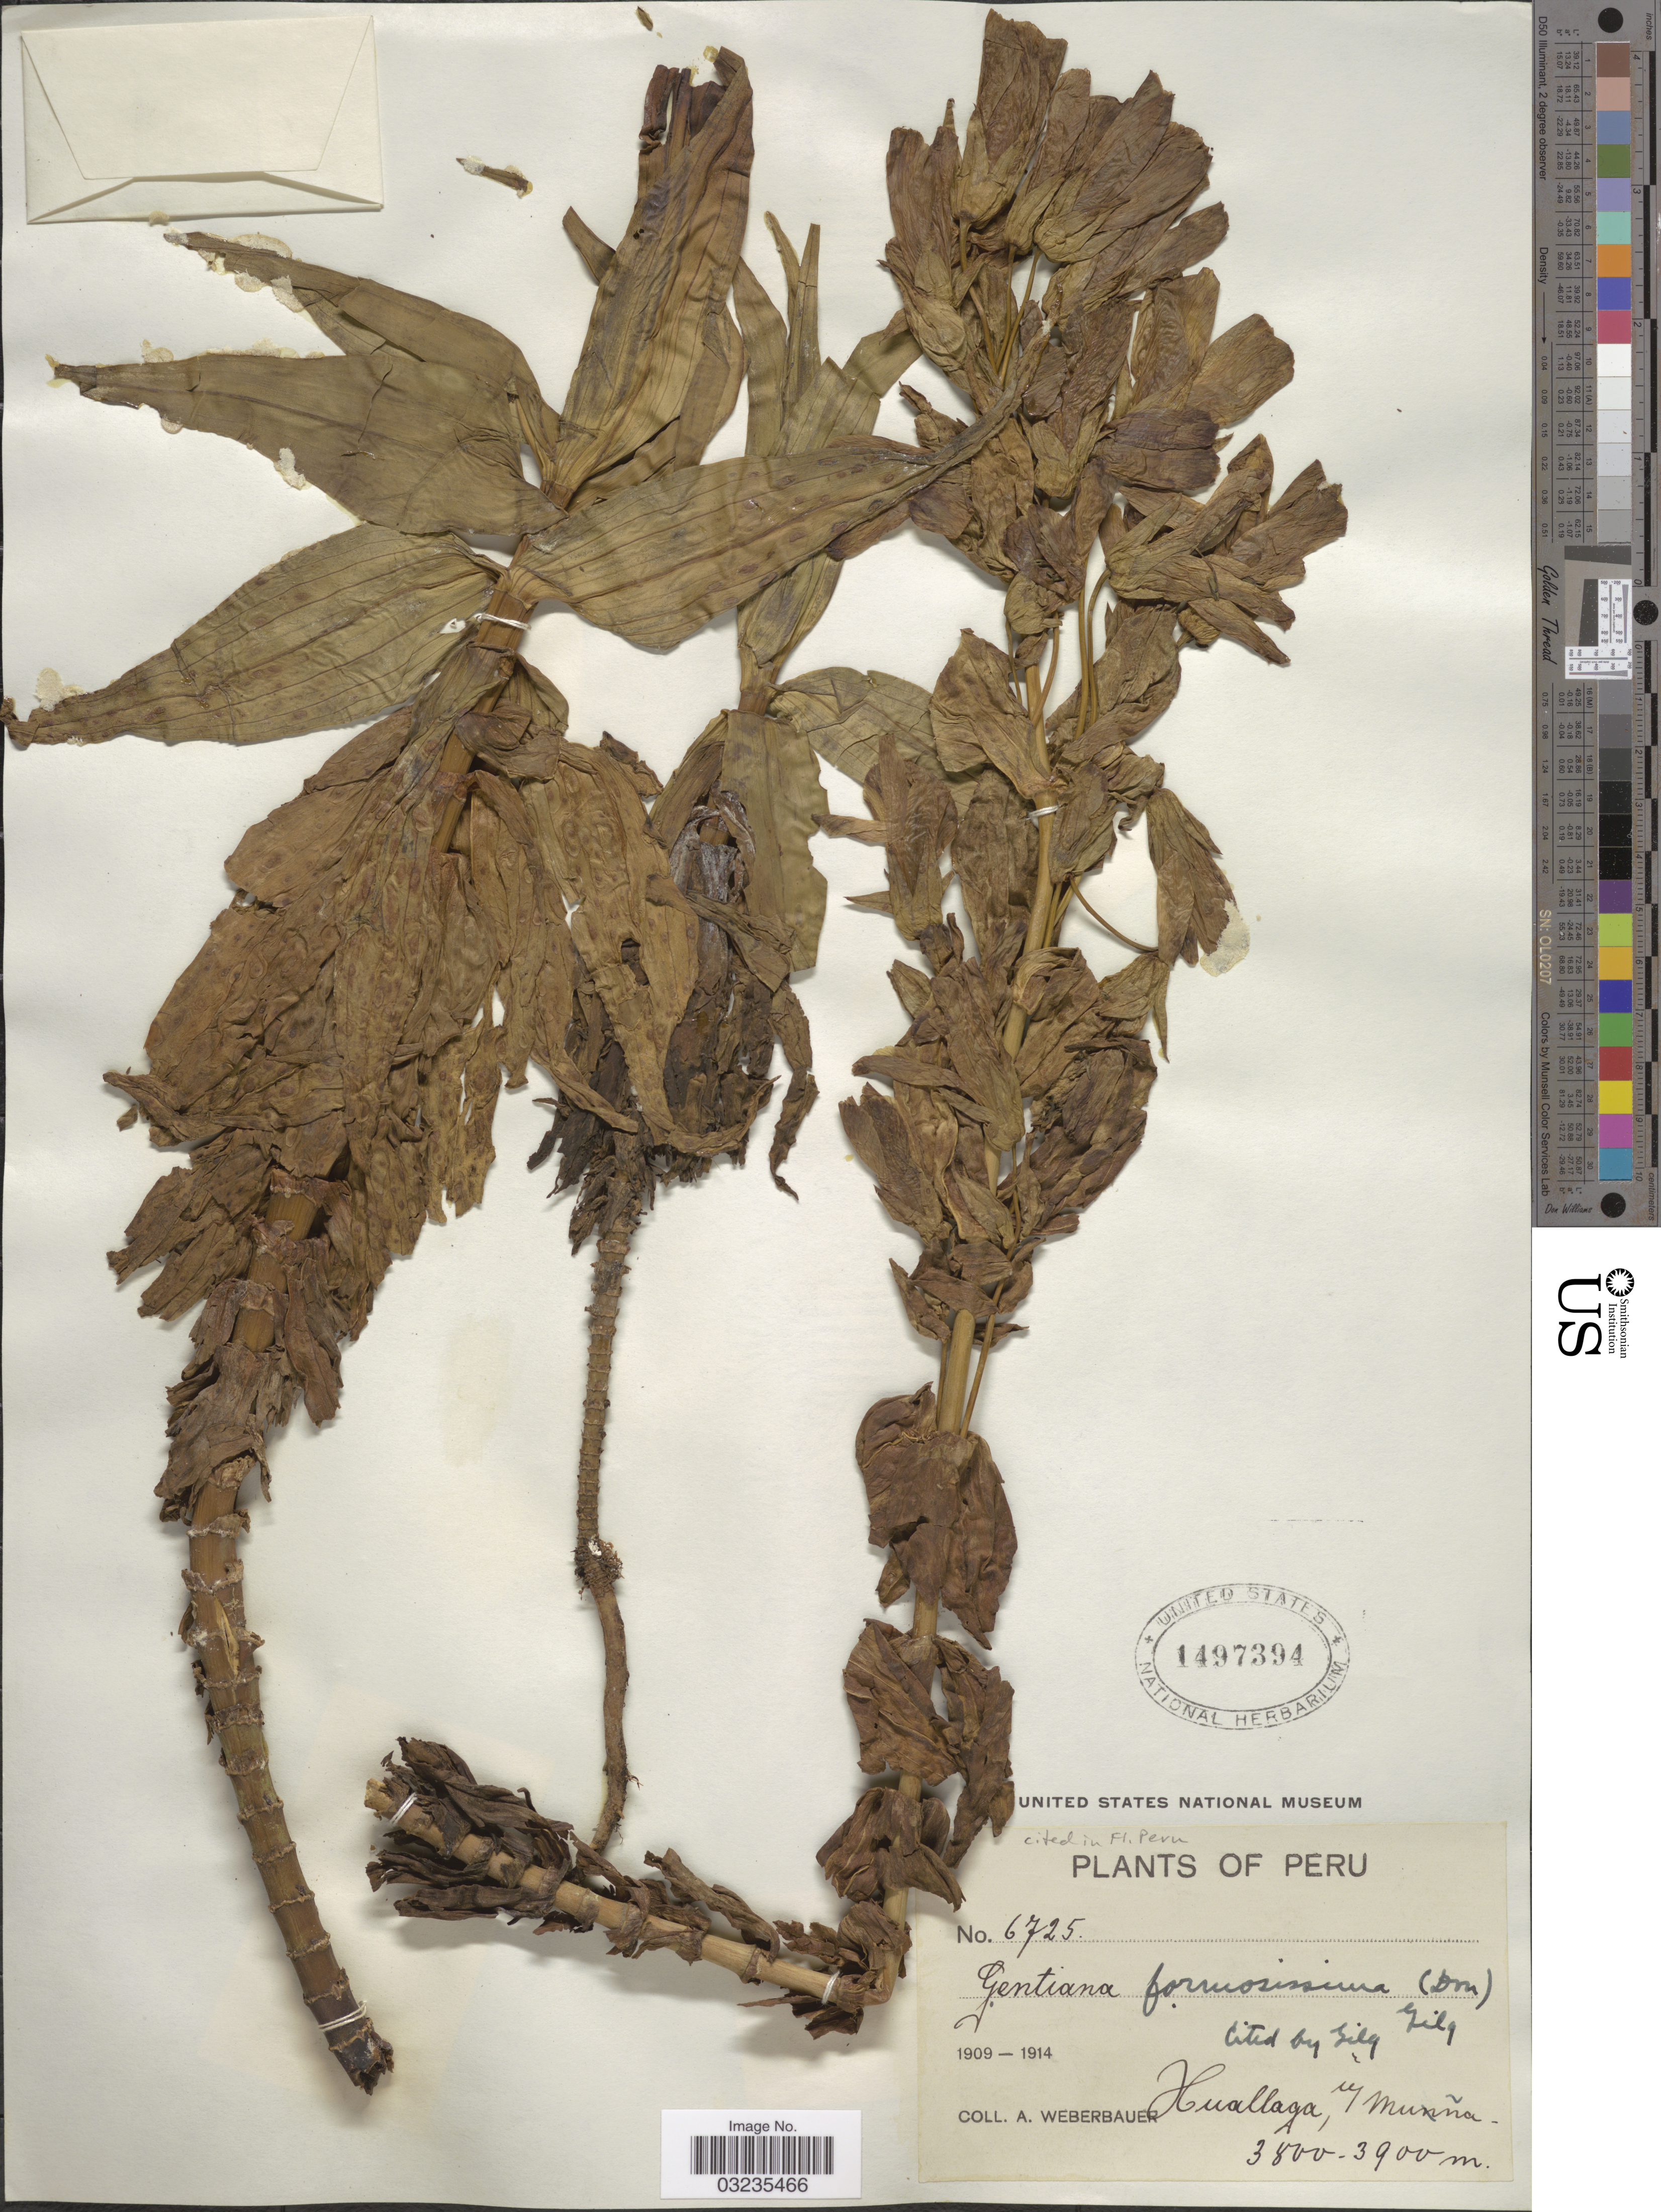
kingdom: Plantae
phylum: Tracheophyta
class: Magnoliopsida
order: Gentianales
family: Gentianaceae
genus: Gentiana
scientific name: Gentiana formosissima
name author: (D. Don ex G. Don) Gilg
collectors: A. Weberbauer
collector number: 6725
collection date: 1909/1914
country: Peru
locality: Huallaga, in Muña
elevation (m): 3800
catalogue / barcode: US 1497394